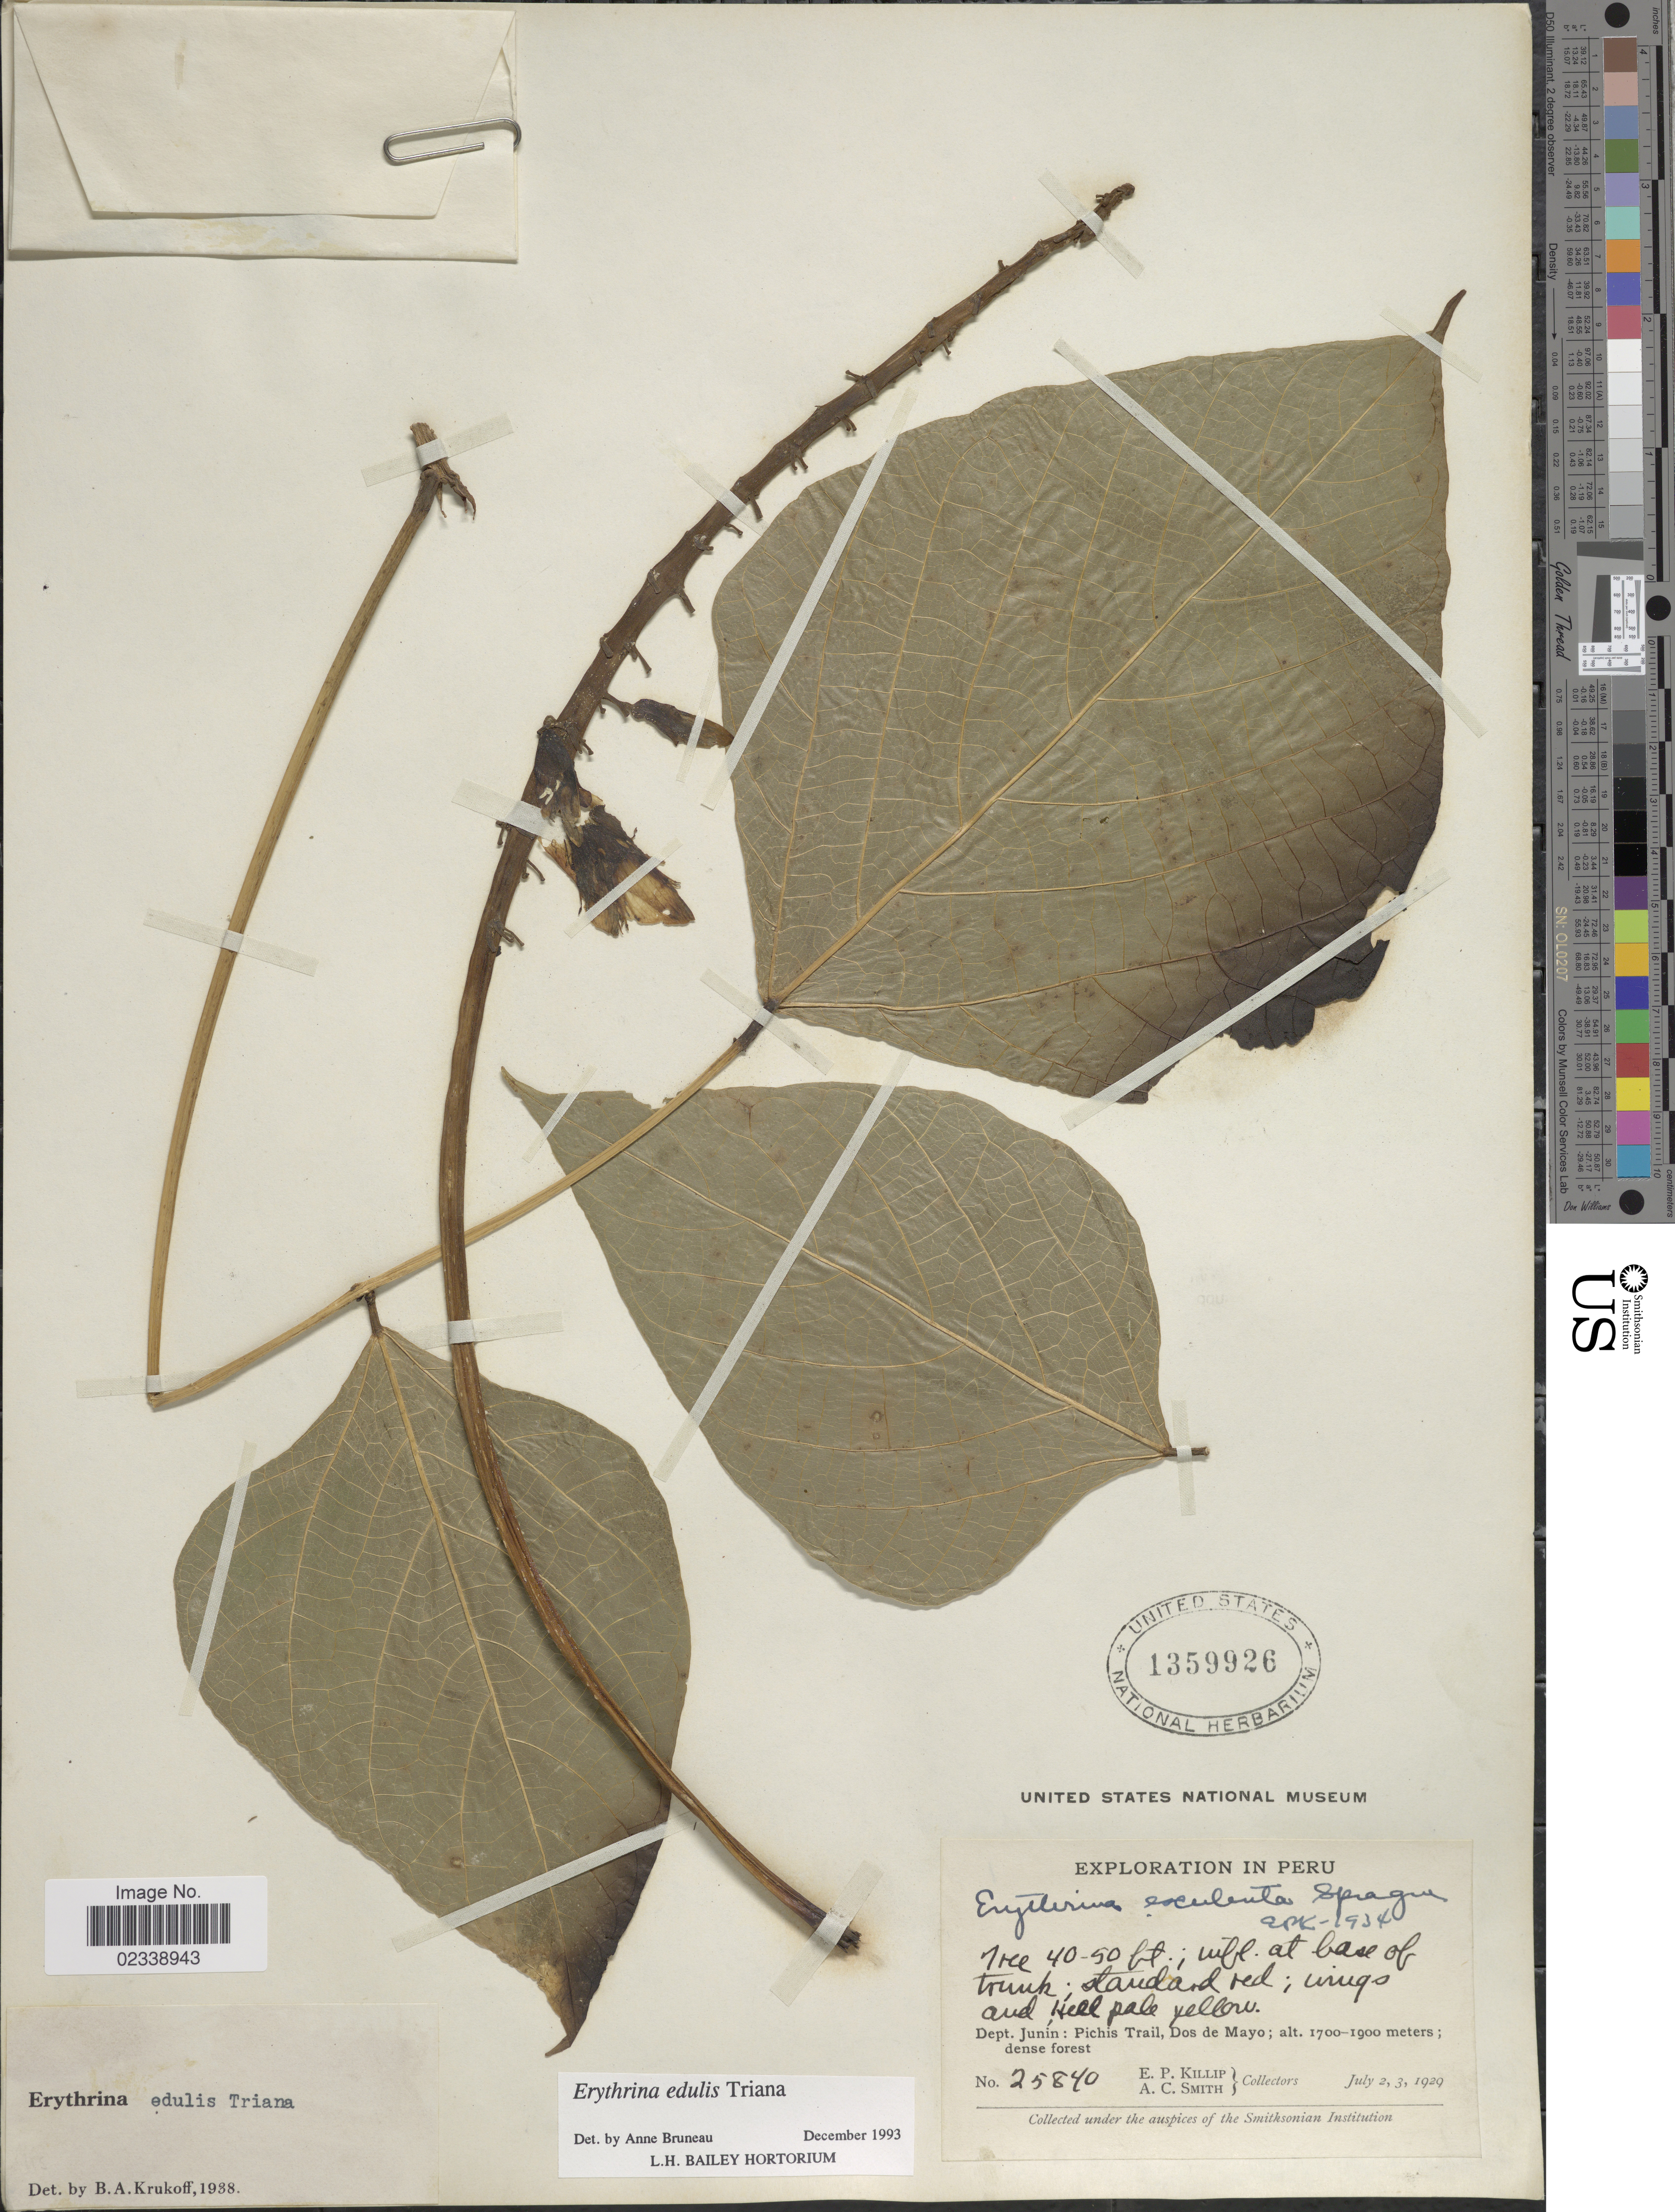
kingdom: Plantae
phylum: Tracheophyta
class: Magnoliopsida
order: Fabales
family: Fabaceae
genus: Erythrina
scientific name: Erythrina edulis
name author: Triana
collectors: E. P. Killip & A. C. Smith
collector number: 25840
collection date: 1929-07-02/1929-07-03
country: Peru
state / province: Junín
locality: Pichis Trail, Dos de Mayo, at base of Trunk.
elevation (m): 1700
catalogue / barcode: US 1359926